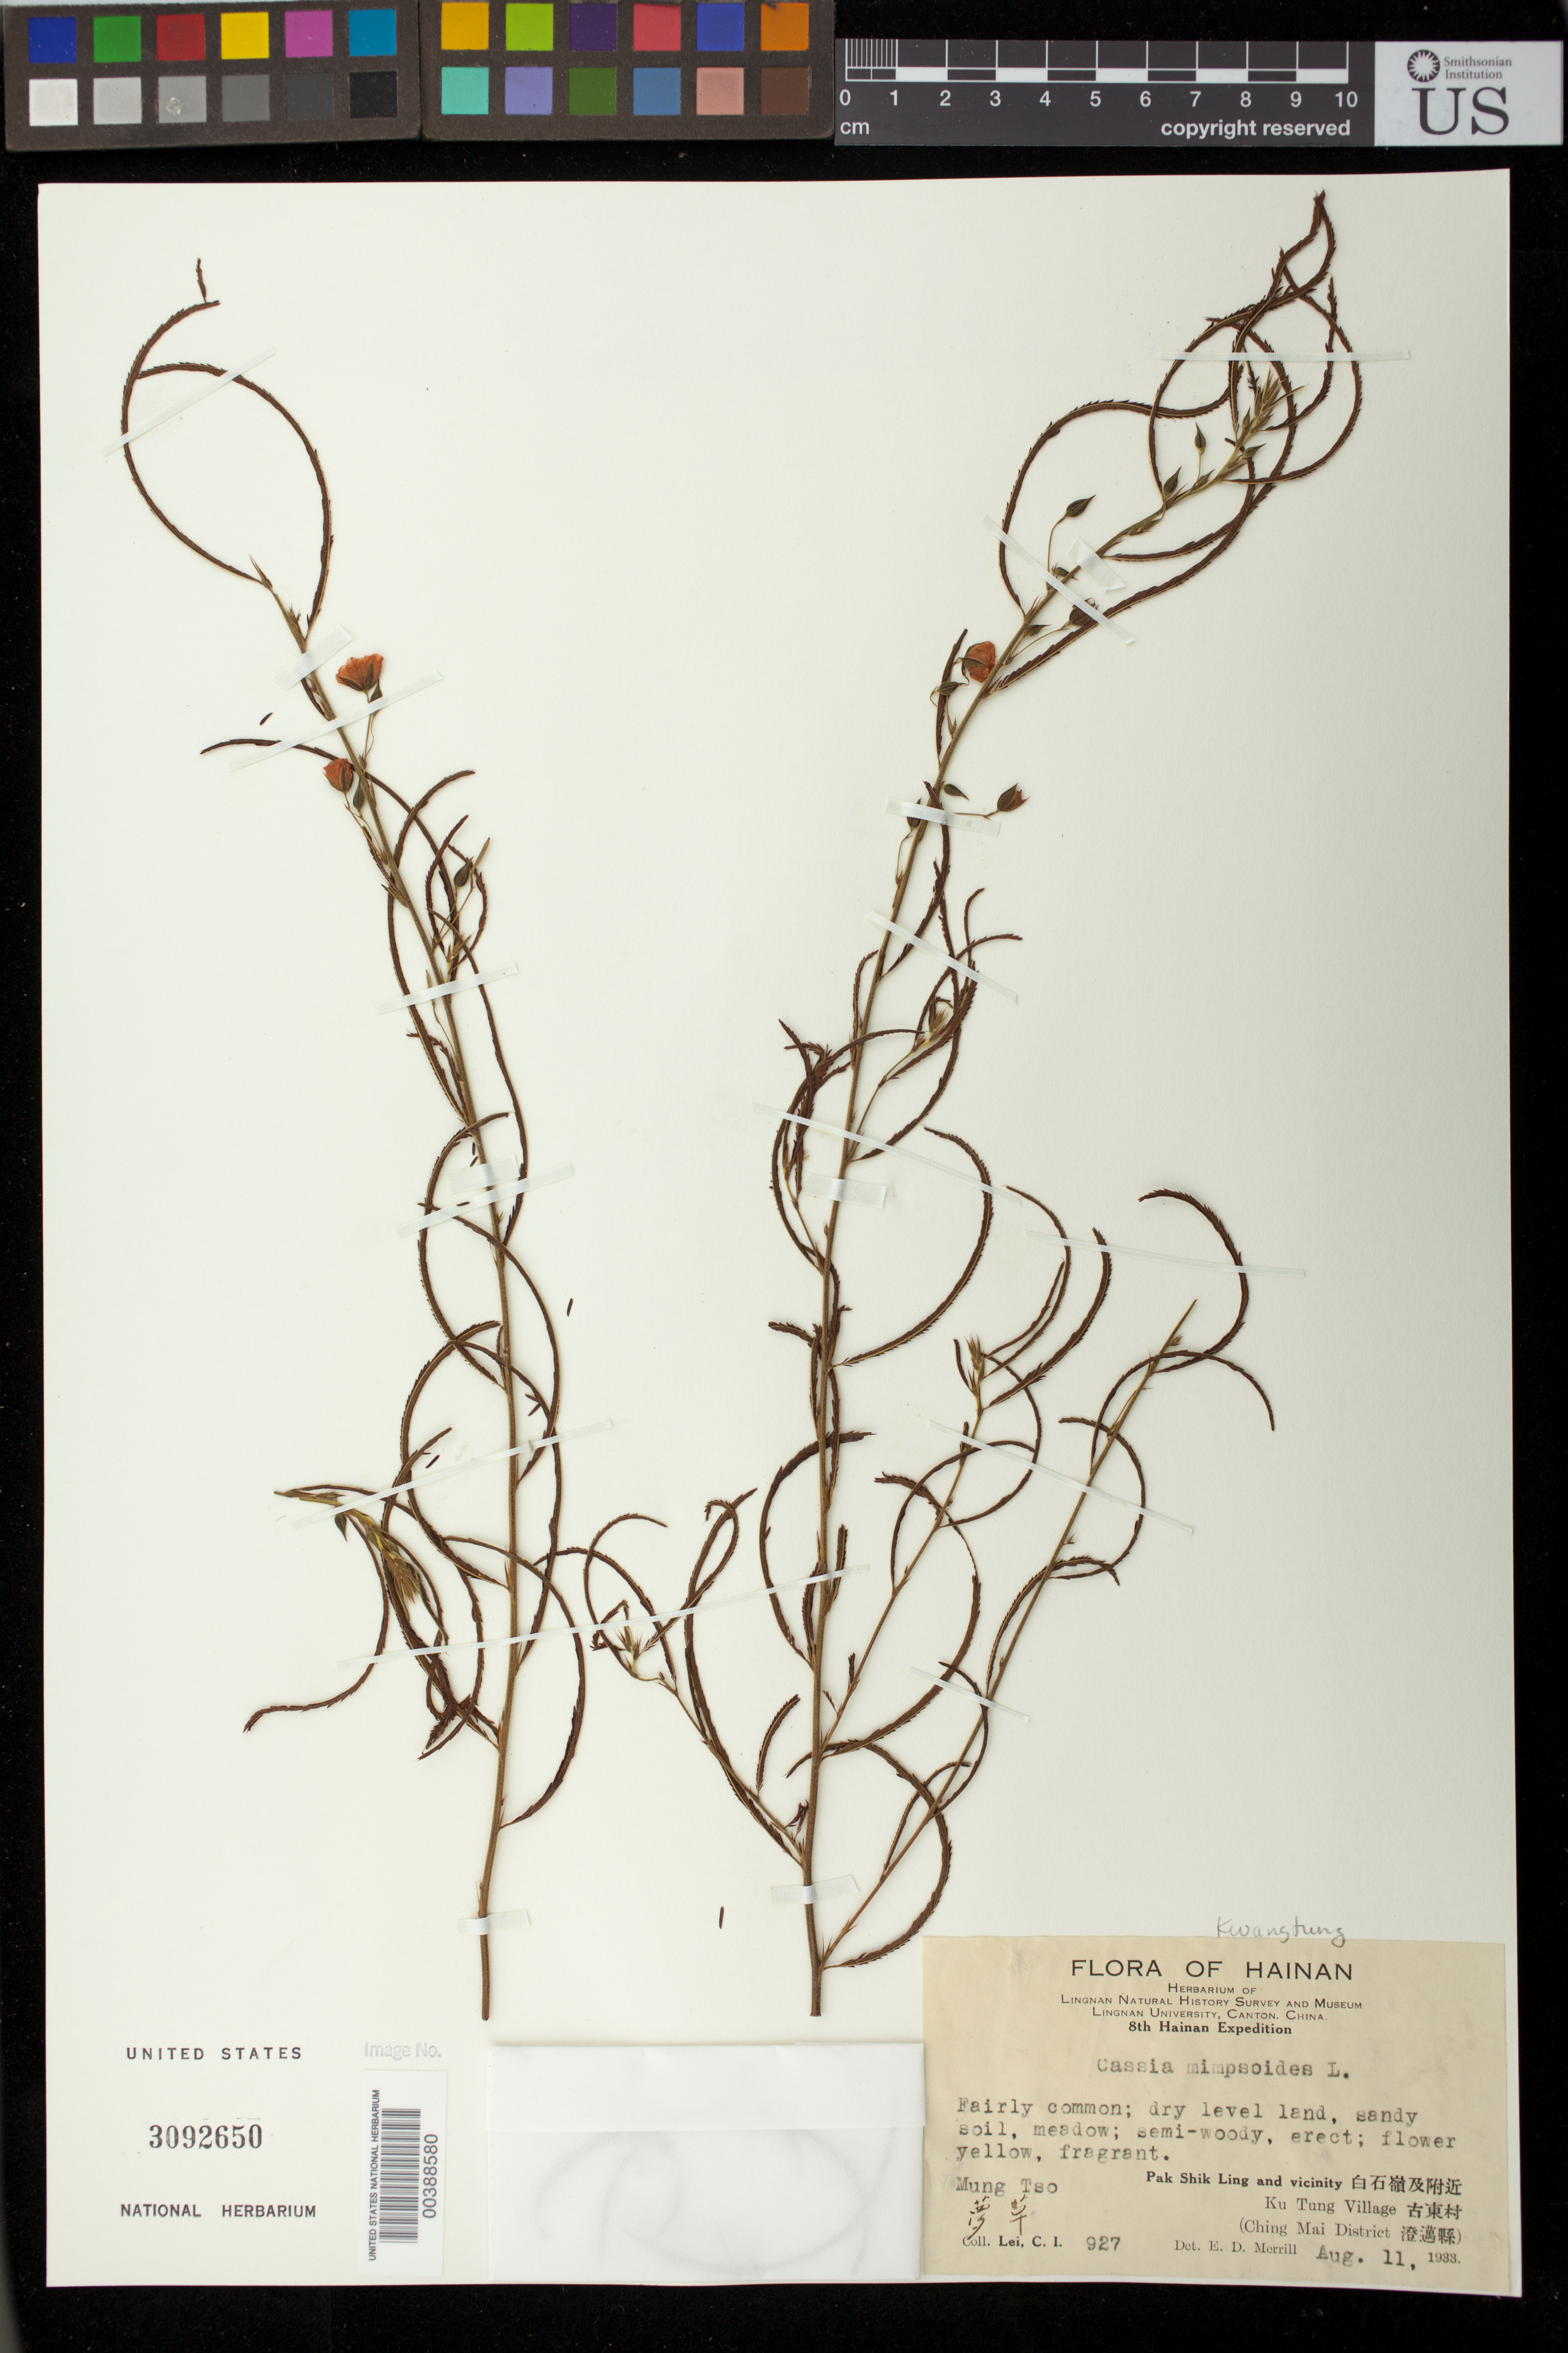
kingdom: Plantae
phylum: Tracheophyta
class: Magnoliopsida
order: Fabales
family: Fabaceae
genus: Chamaecrista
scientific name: Chamaecrista mimosoides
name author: (L.) Greene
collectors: C. I. Lei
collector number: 927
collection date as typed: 11 Aug 1933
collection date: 1933-08-11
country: China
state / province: Hainan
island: Hainan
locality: Pak Shik Ling and vicinity, Ku Tung Village, (Ching Mai District); Mung Tso; Kwangtung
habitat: Dry level land; sandy soil, meadow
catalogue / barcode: US 3092650